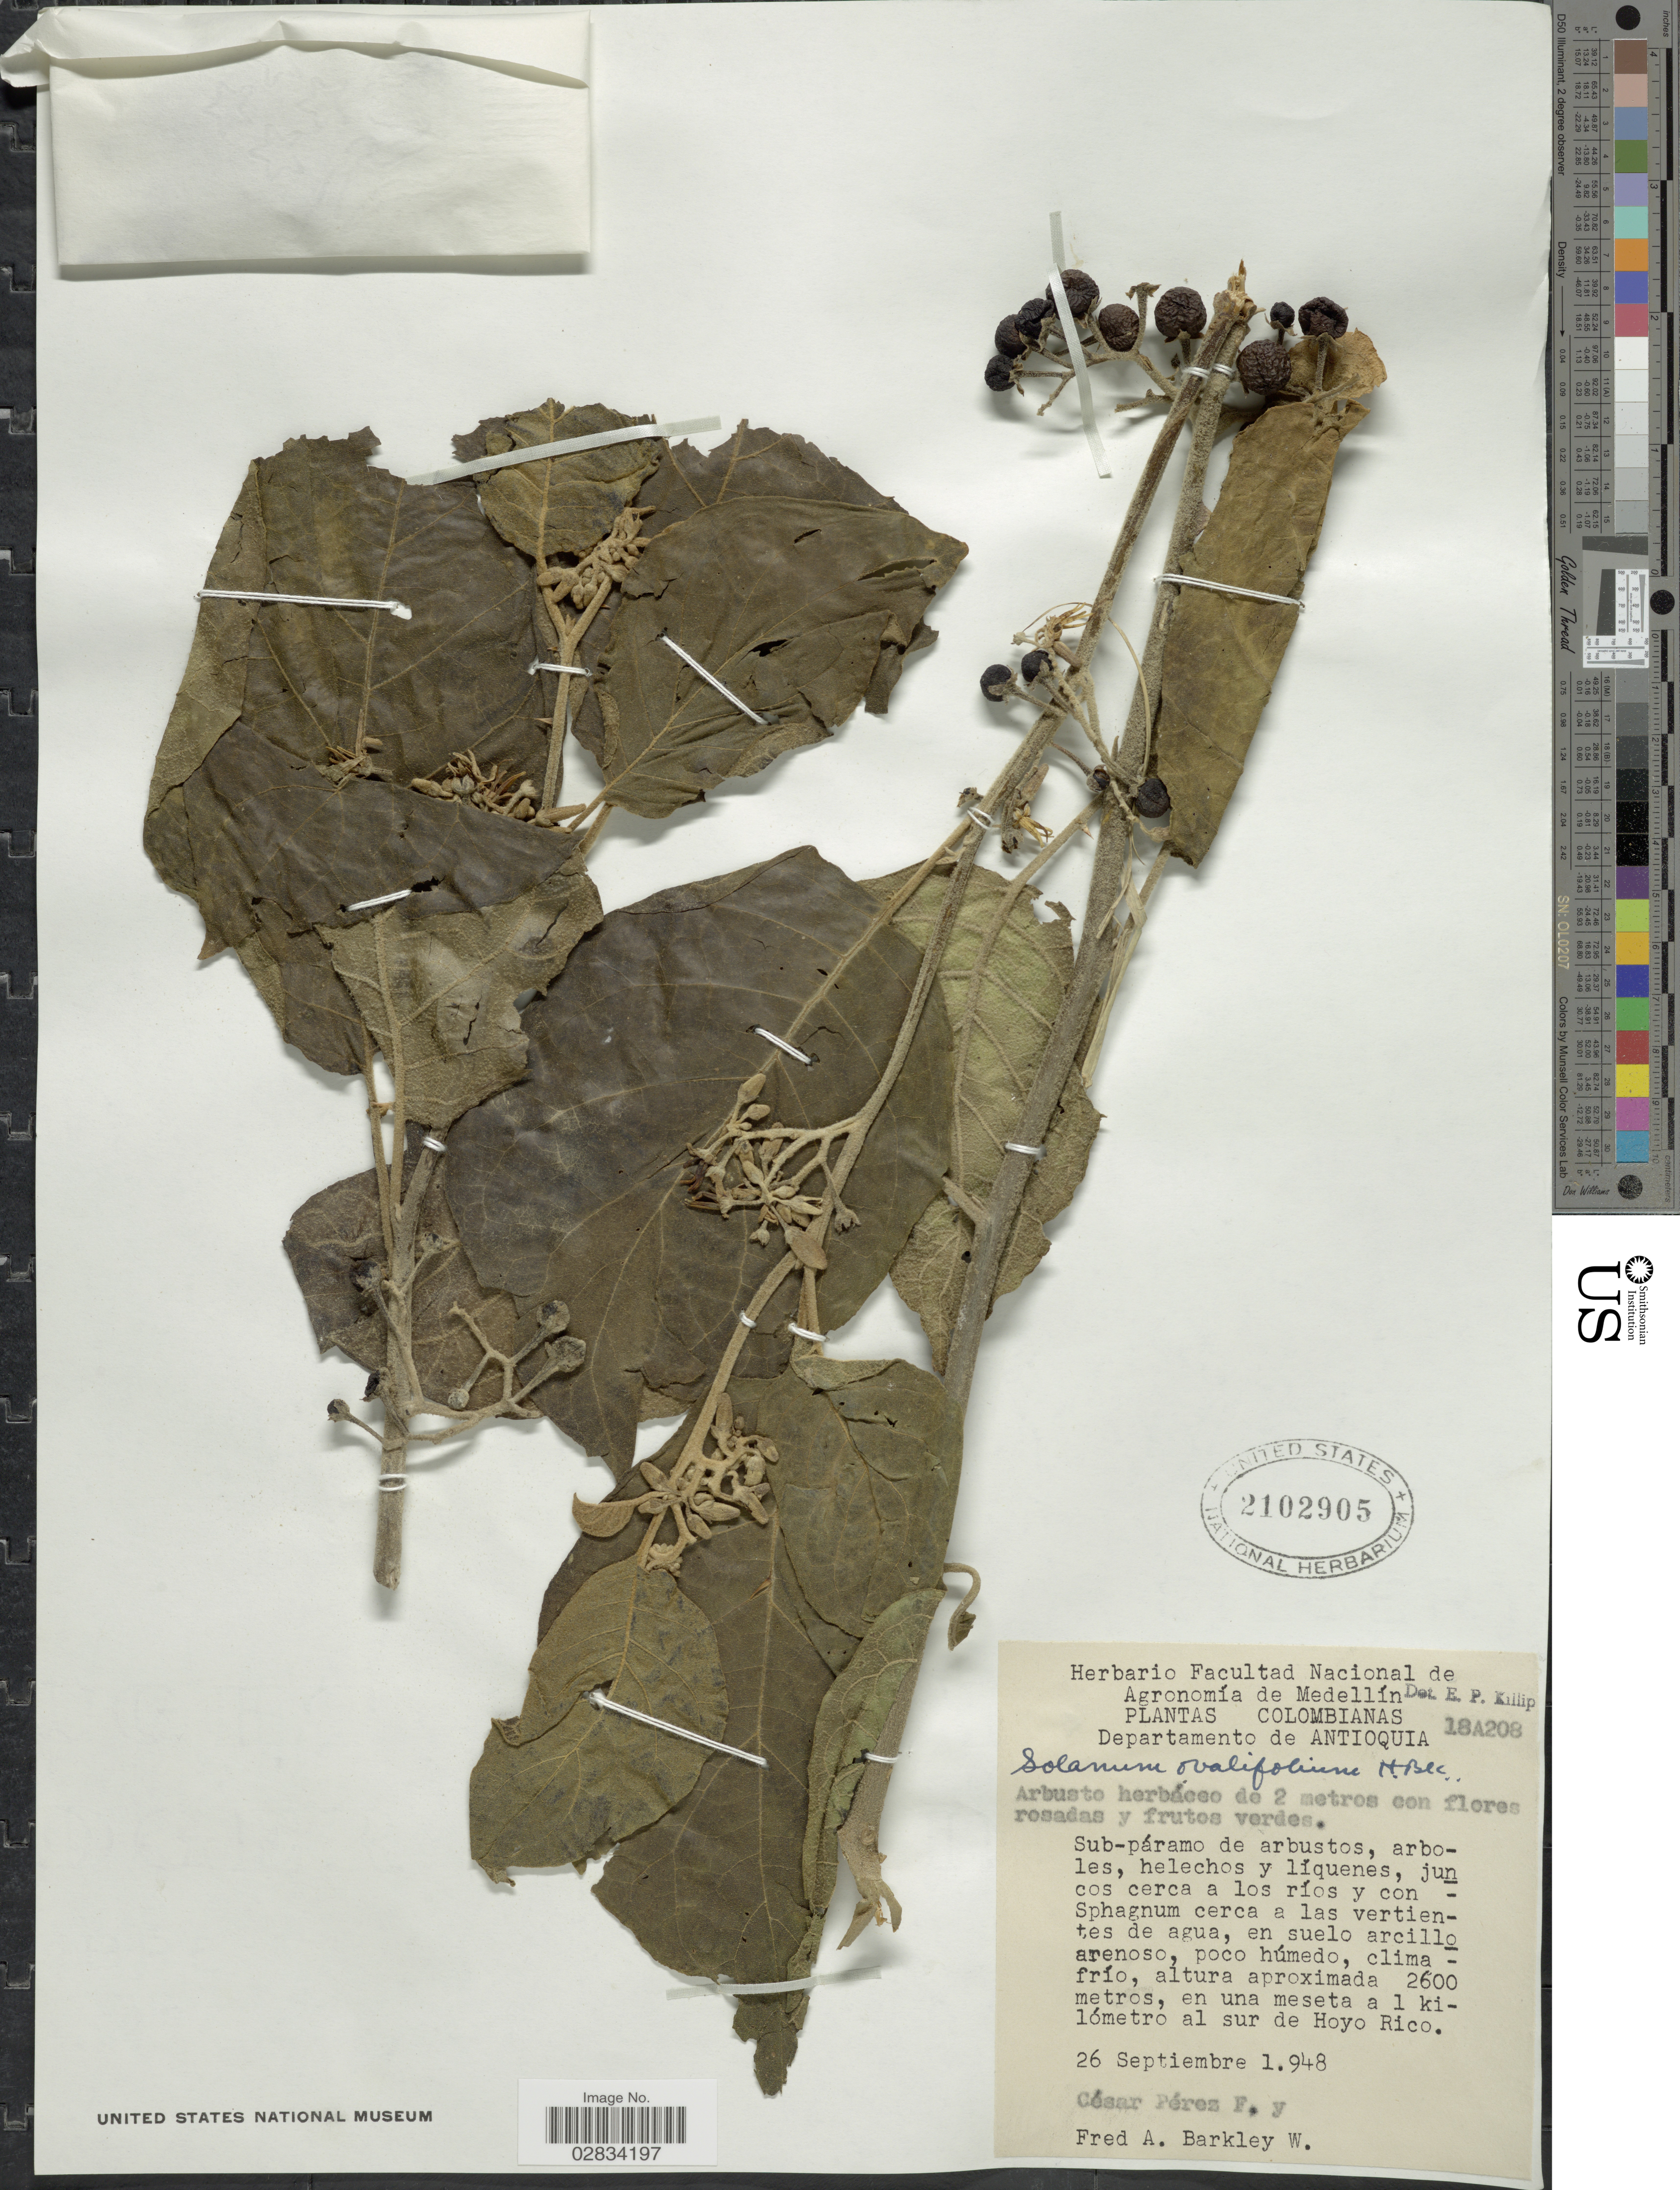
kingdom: Plantae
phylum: Tracheophyta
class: Magnoliopsida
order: Solanales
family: Solanaceae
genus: Solanum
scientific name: Solanum ovalifolium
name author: Dunal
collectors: C. Perez F. & F. A. Barkley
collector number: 18A208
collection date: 1948-09-26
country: Colombia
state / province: Antioquia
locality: Departamento de Antioquia, en una meseta a 1 kilómetro al sur de Hoyo Rico.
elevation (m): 2600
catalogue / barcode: US 2102905